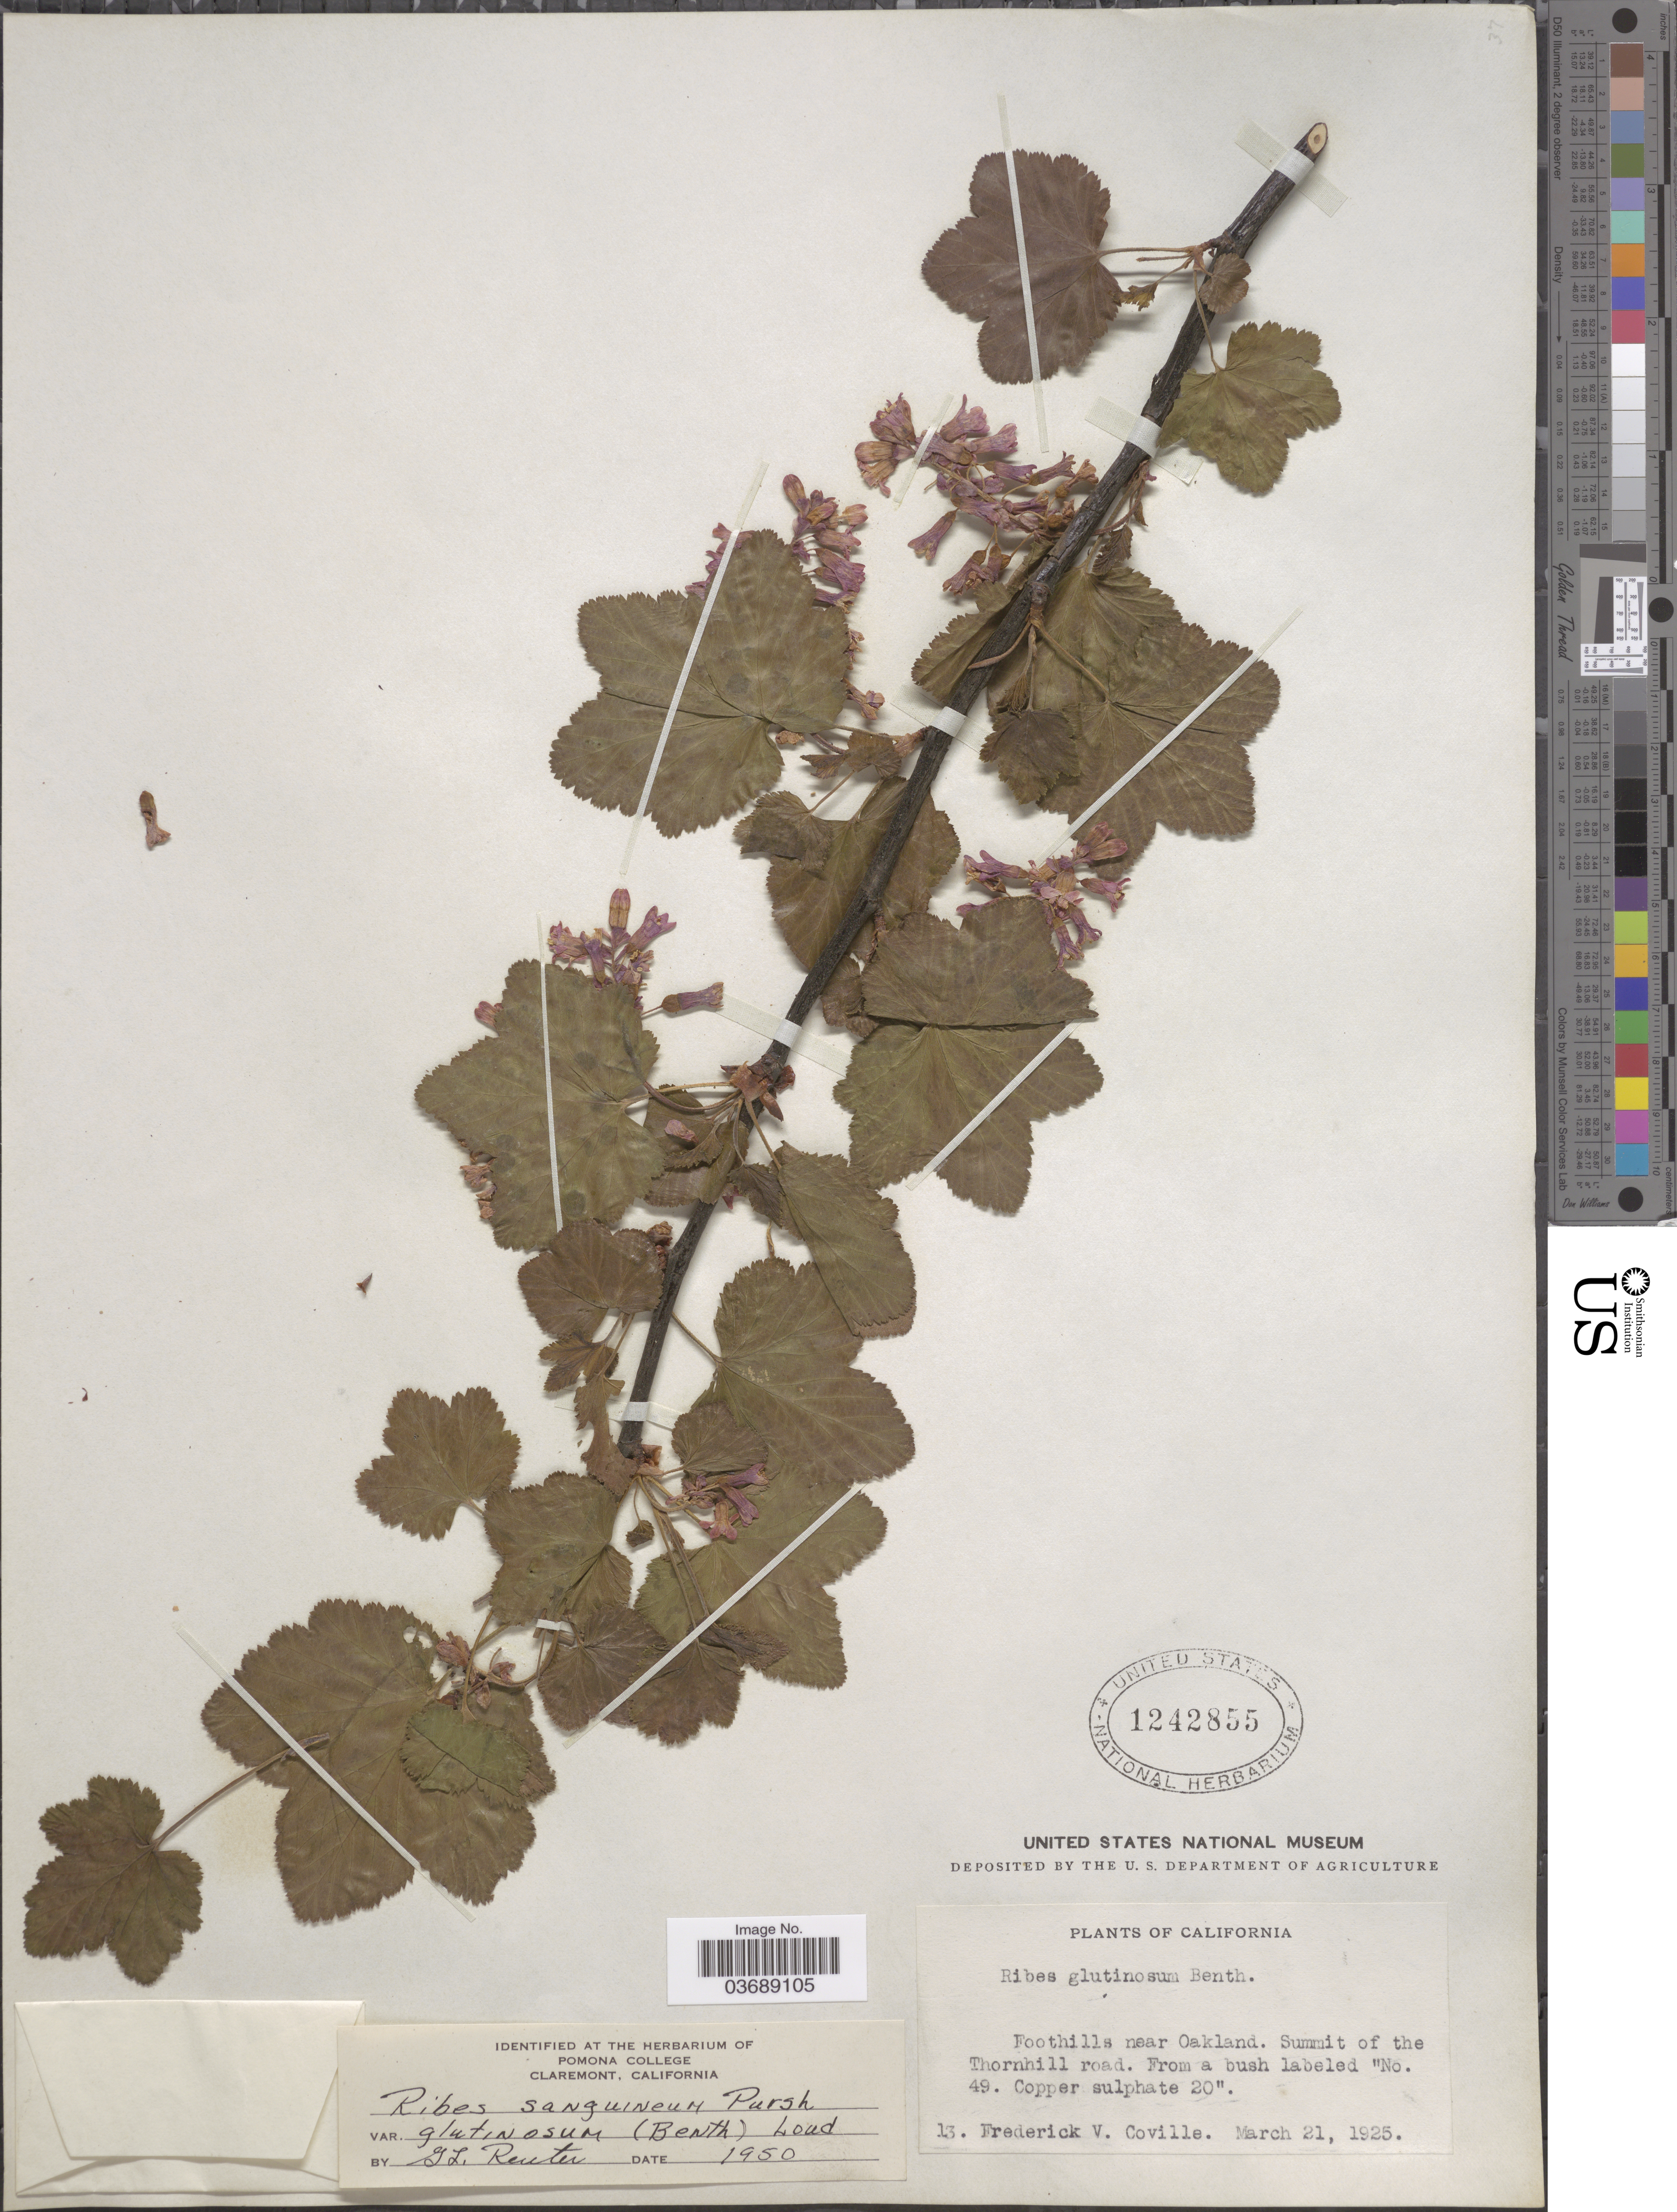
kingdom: Plantae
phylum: Tracheophyta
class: Magnoliopsida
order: Saxifragales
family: Grossulariaceae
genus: Ribes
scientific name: Ribes sanguineum var. glutinosum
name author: (Benth.) Loudon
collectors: F. V. Coville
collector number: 13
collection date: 1925-03-21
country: United States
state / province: California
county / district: Alameda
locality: Foothills near Oakland. Summit of the Thornhill road.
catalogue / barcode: US 1242855